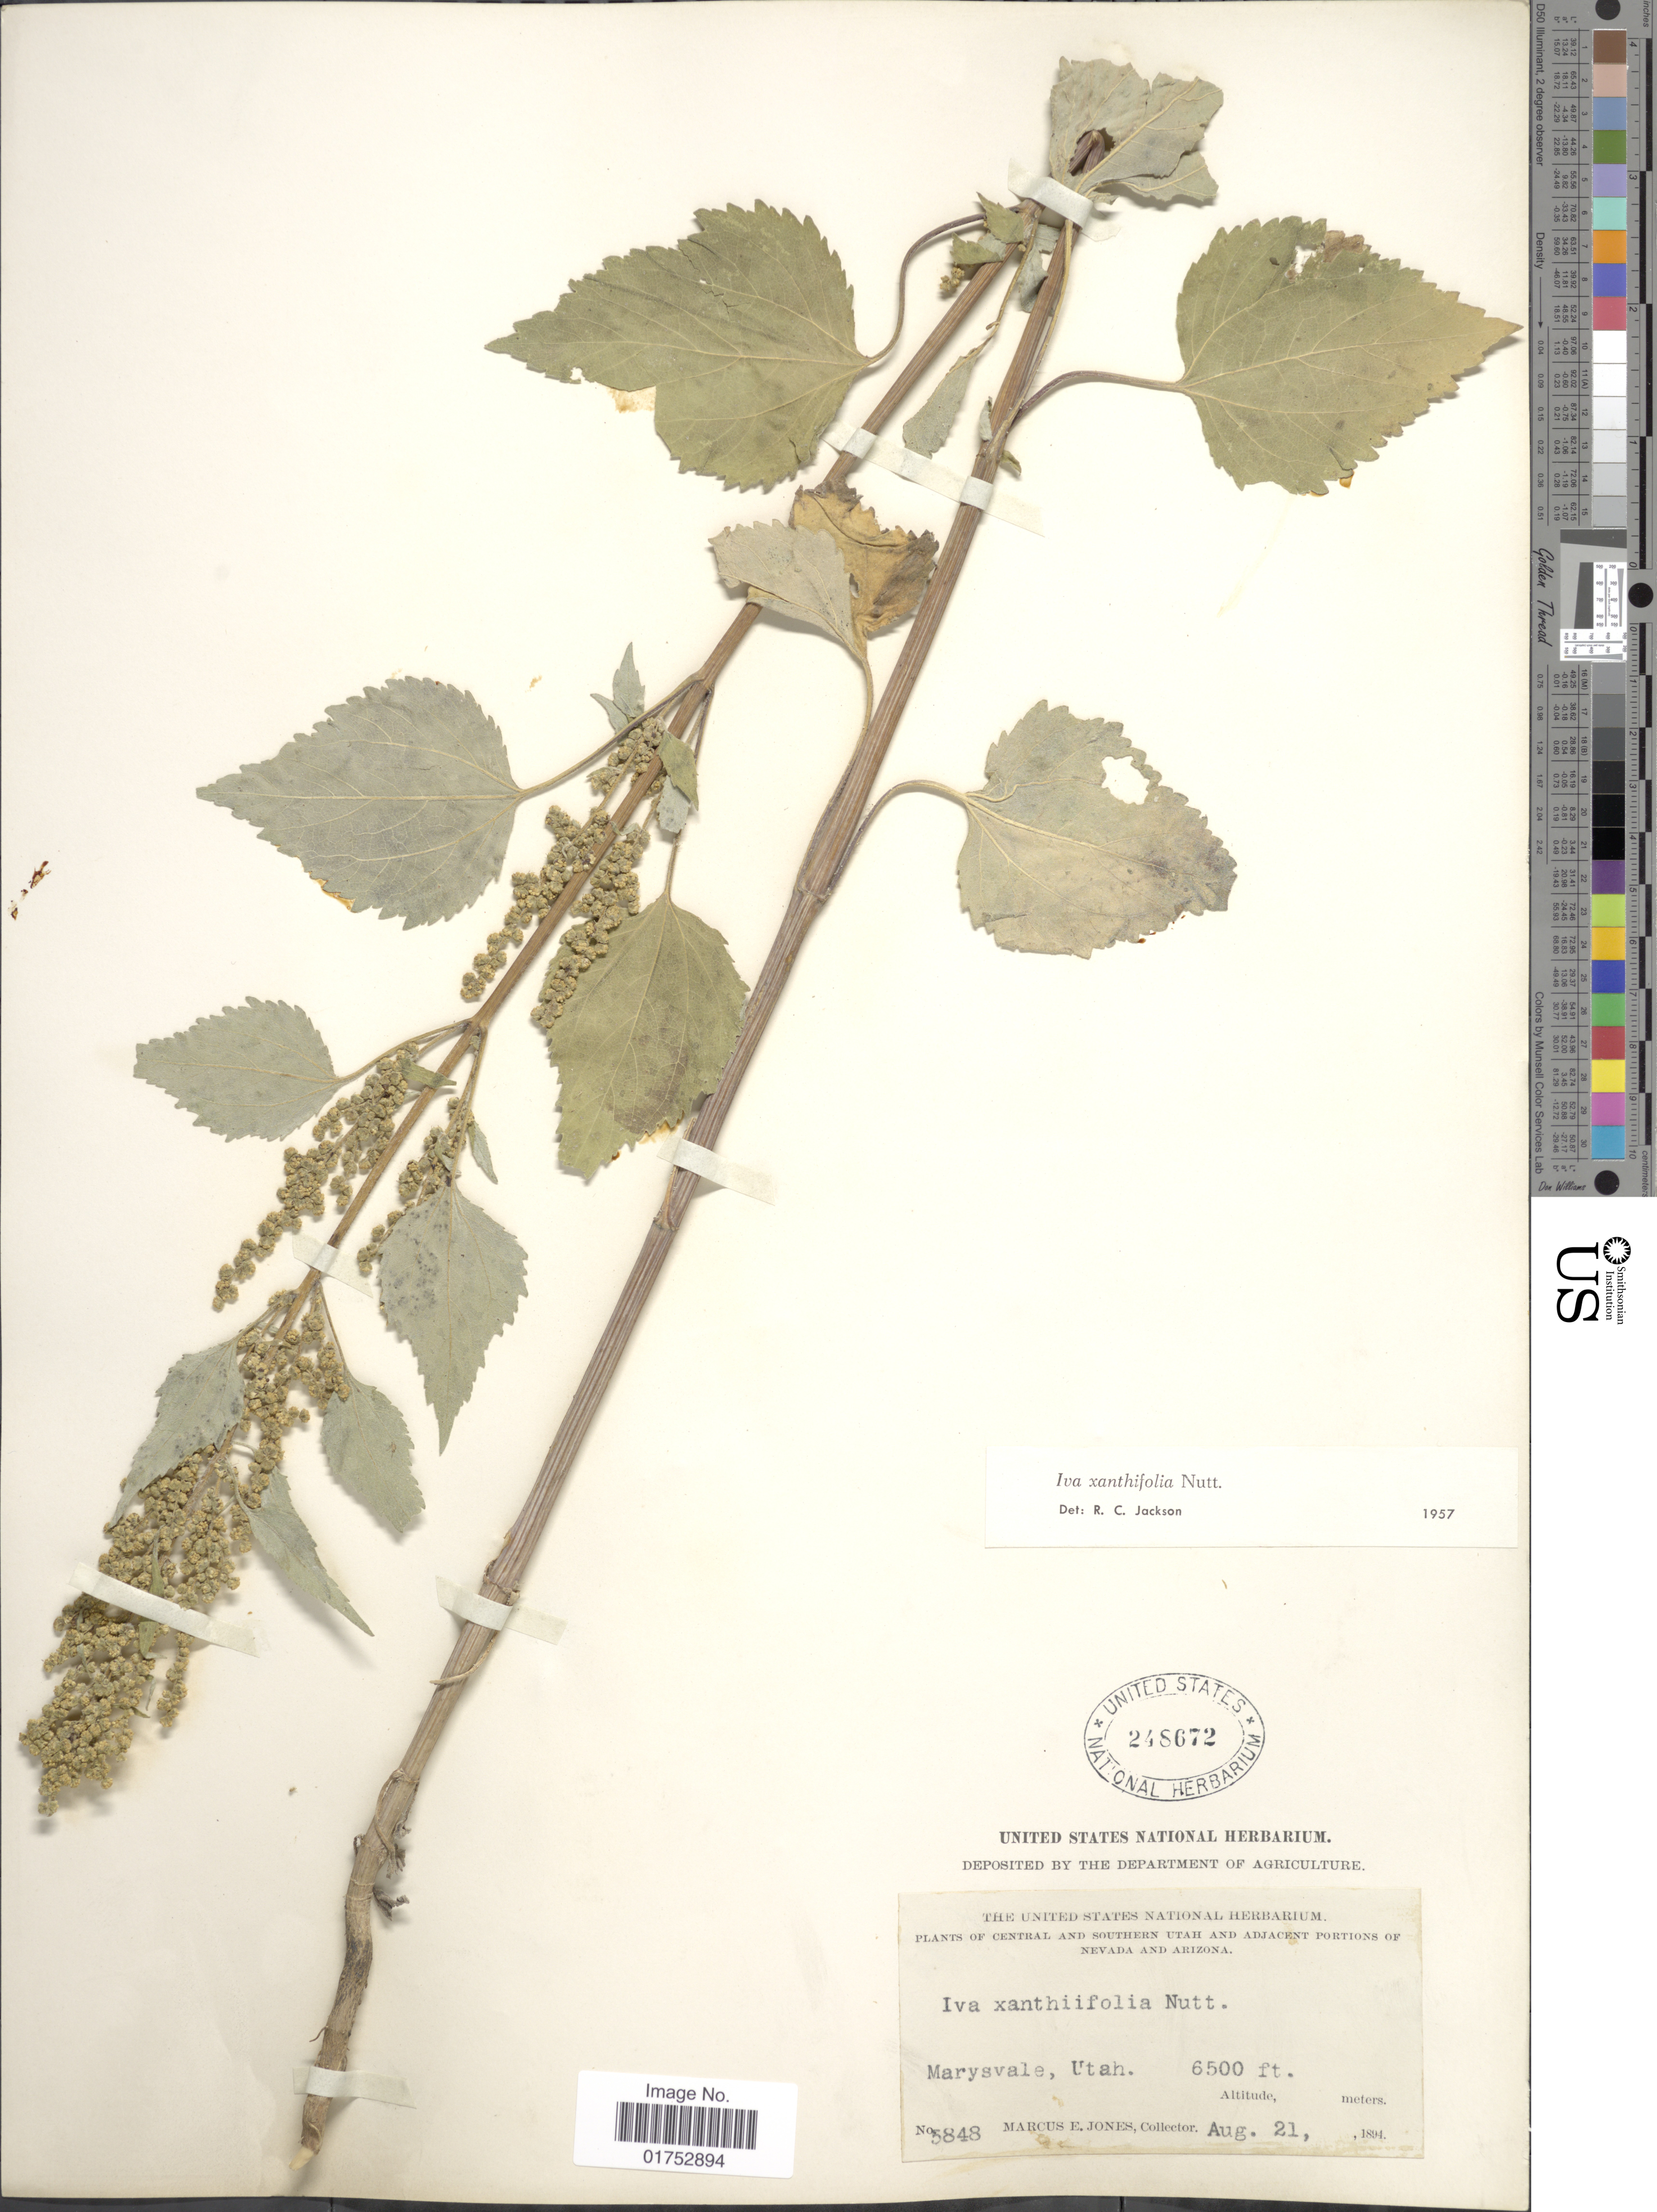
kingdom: Plantae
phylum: Tracheophyta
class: Magnoliopsida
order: Asterales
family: Asteraceae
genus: Iva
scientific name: Iva xanthifolia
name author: Nutt.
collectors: M. E. Jones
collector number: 5848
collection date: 1894-08-21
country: United States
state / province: Utah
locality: Marysvale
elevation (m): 1981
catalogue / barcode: US 248672